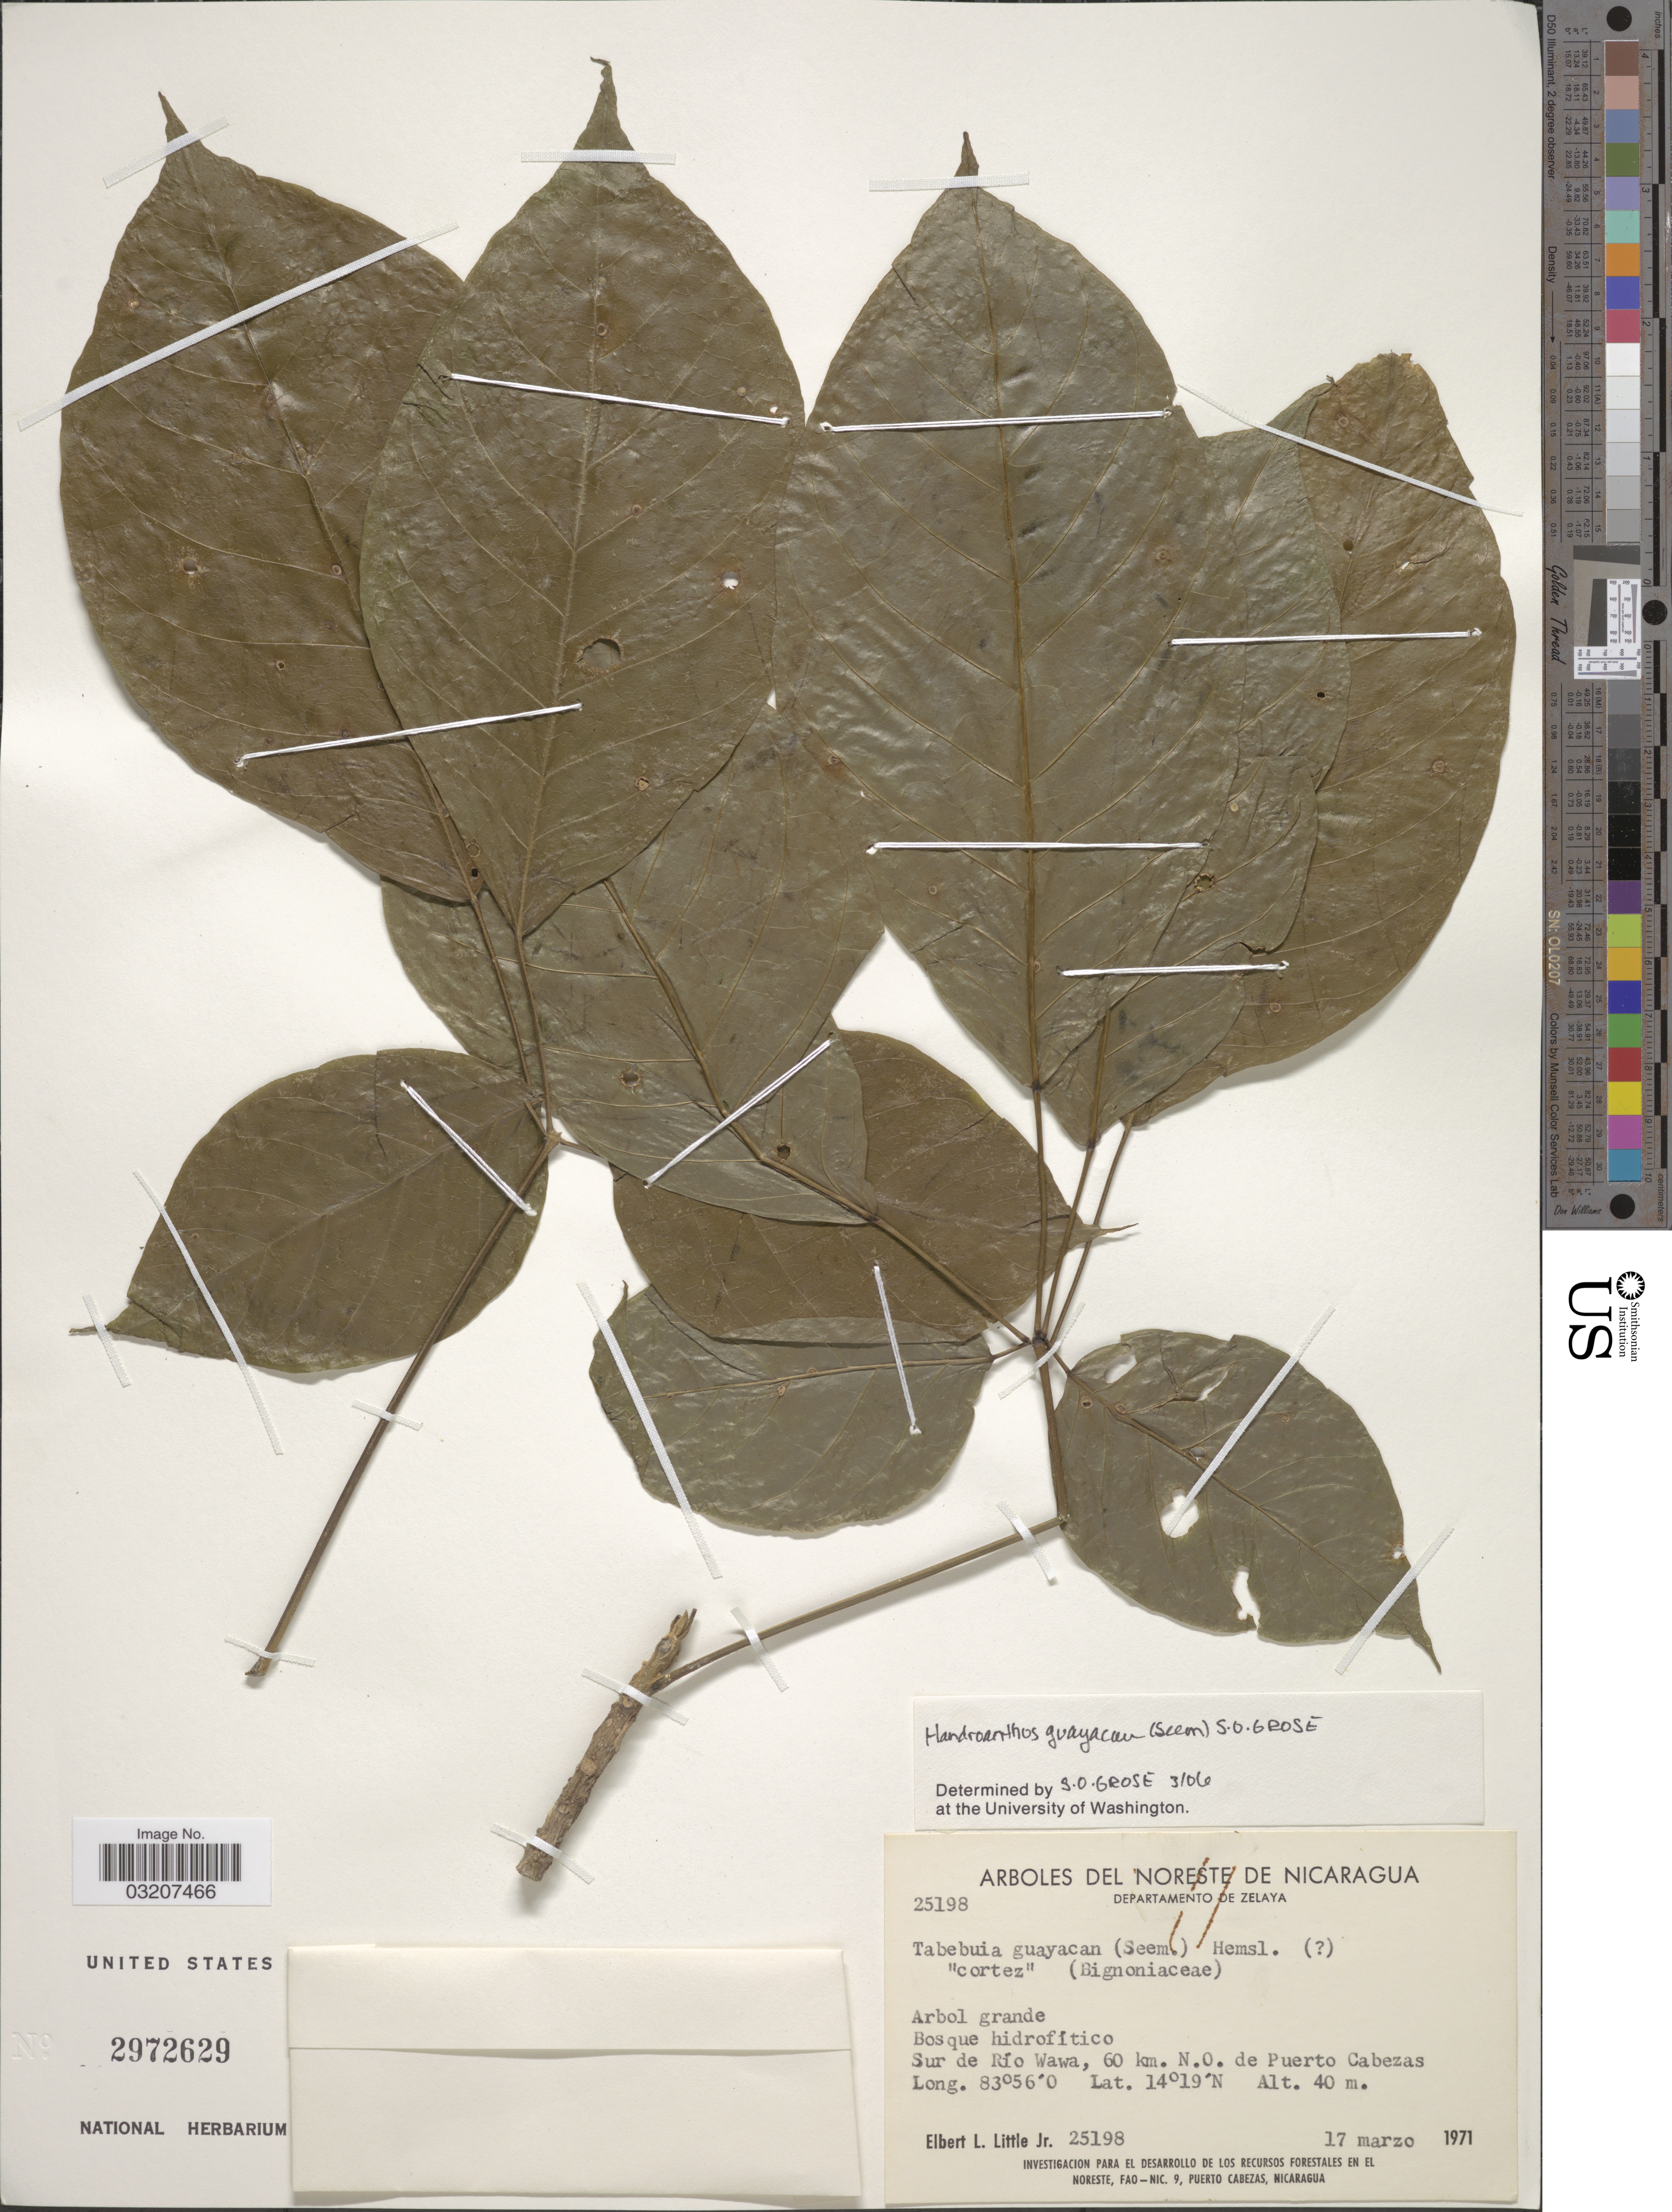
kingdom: Plantae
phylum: Tracheophyta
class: Magnoliopsida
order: Lamiales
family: Bignoniaceae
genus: Handroanthus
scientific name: Handroanthus guayacan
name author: (Seem.) S.O. Grose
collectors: E. L. Little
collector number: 25198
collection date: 1971-03-17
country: Nicaragua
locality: Noreste de Nicaragua. Departamento de Zelaya. Sur de Río Wawa, 60 km. N.O. de Puerto Cabezas.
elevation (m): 40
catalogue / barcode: US 2972629